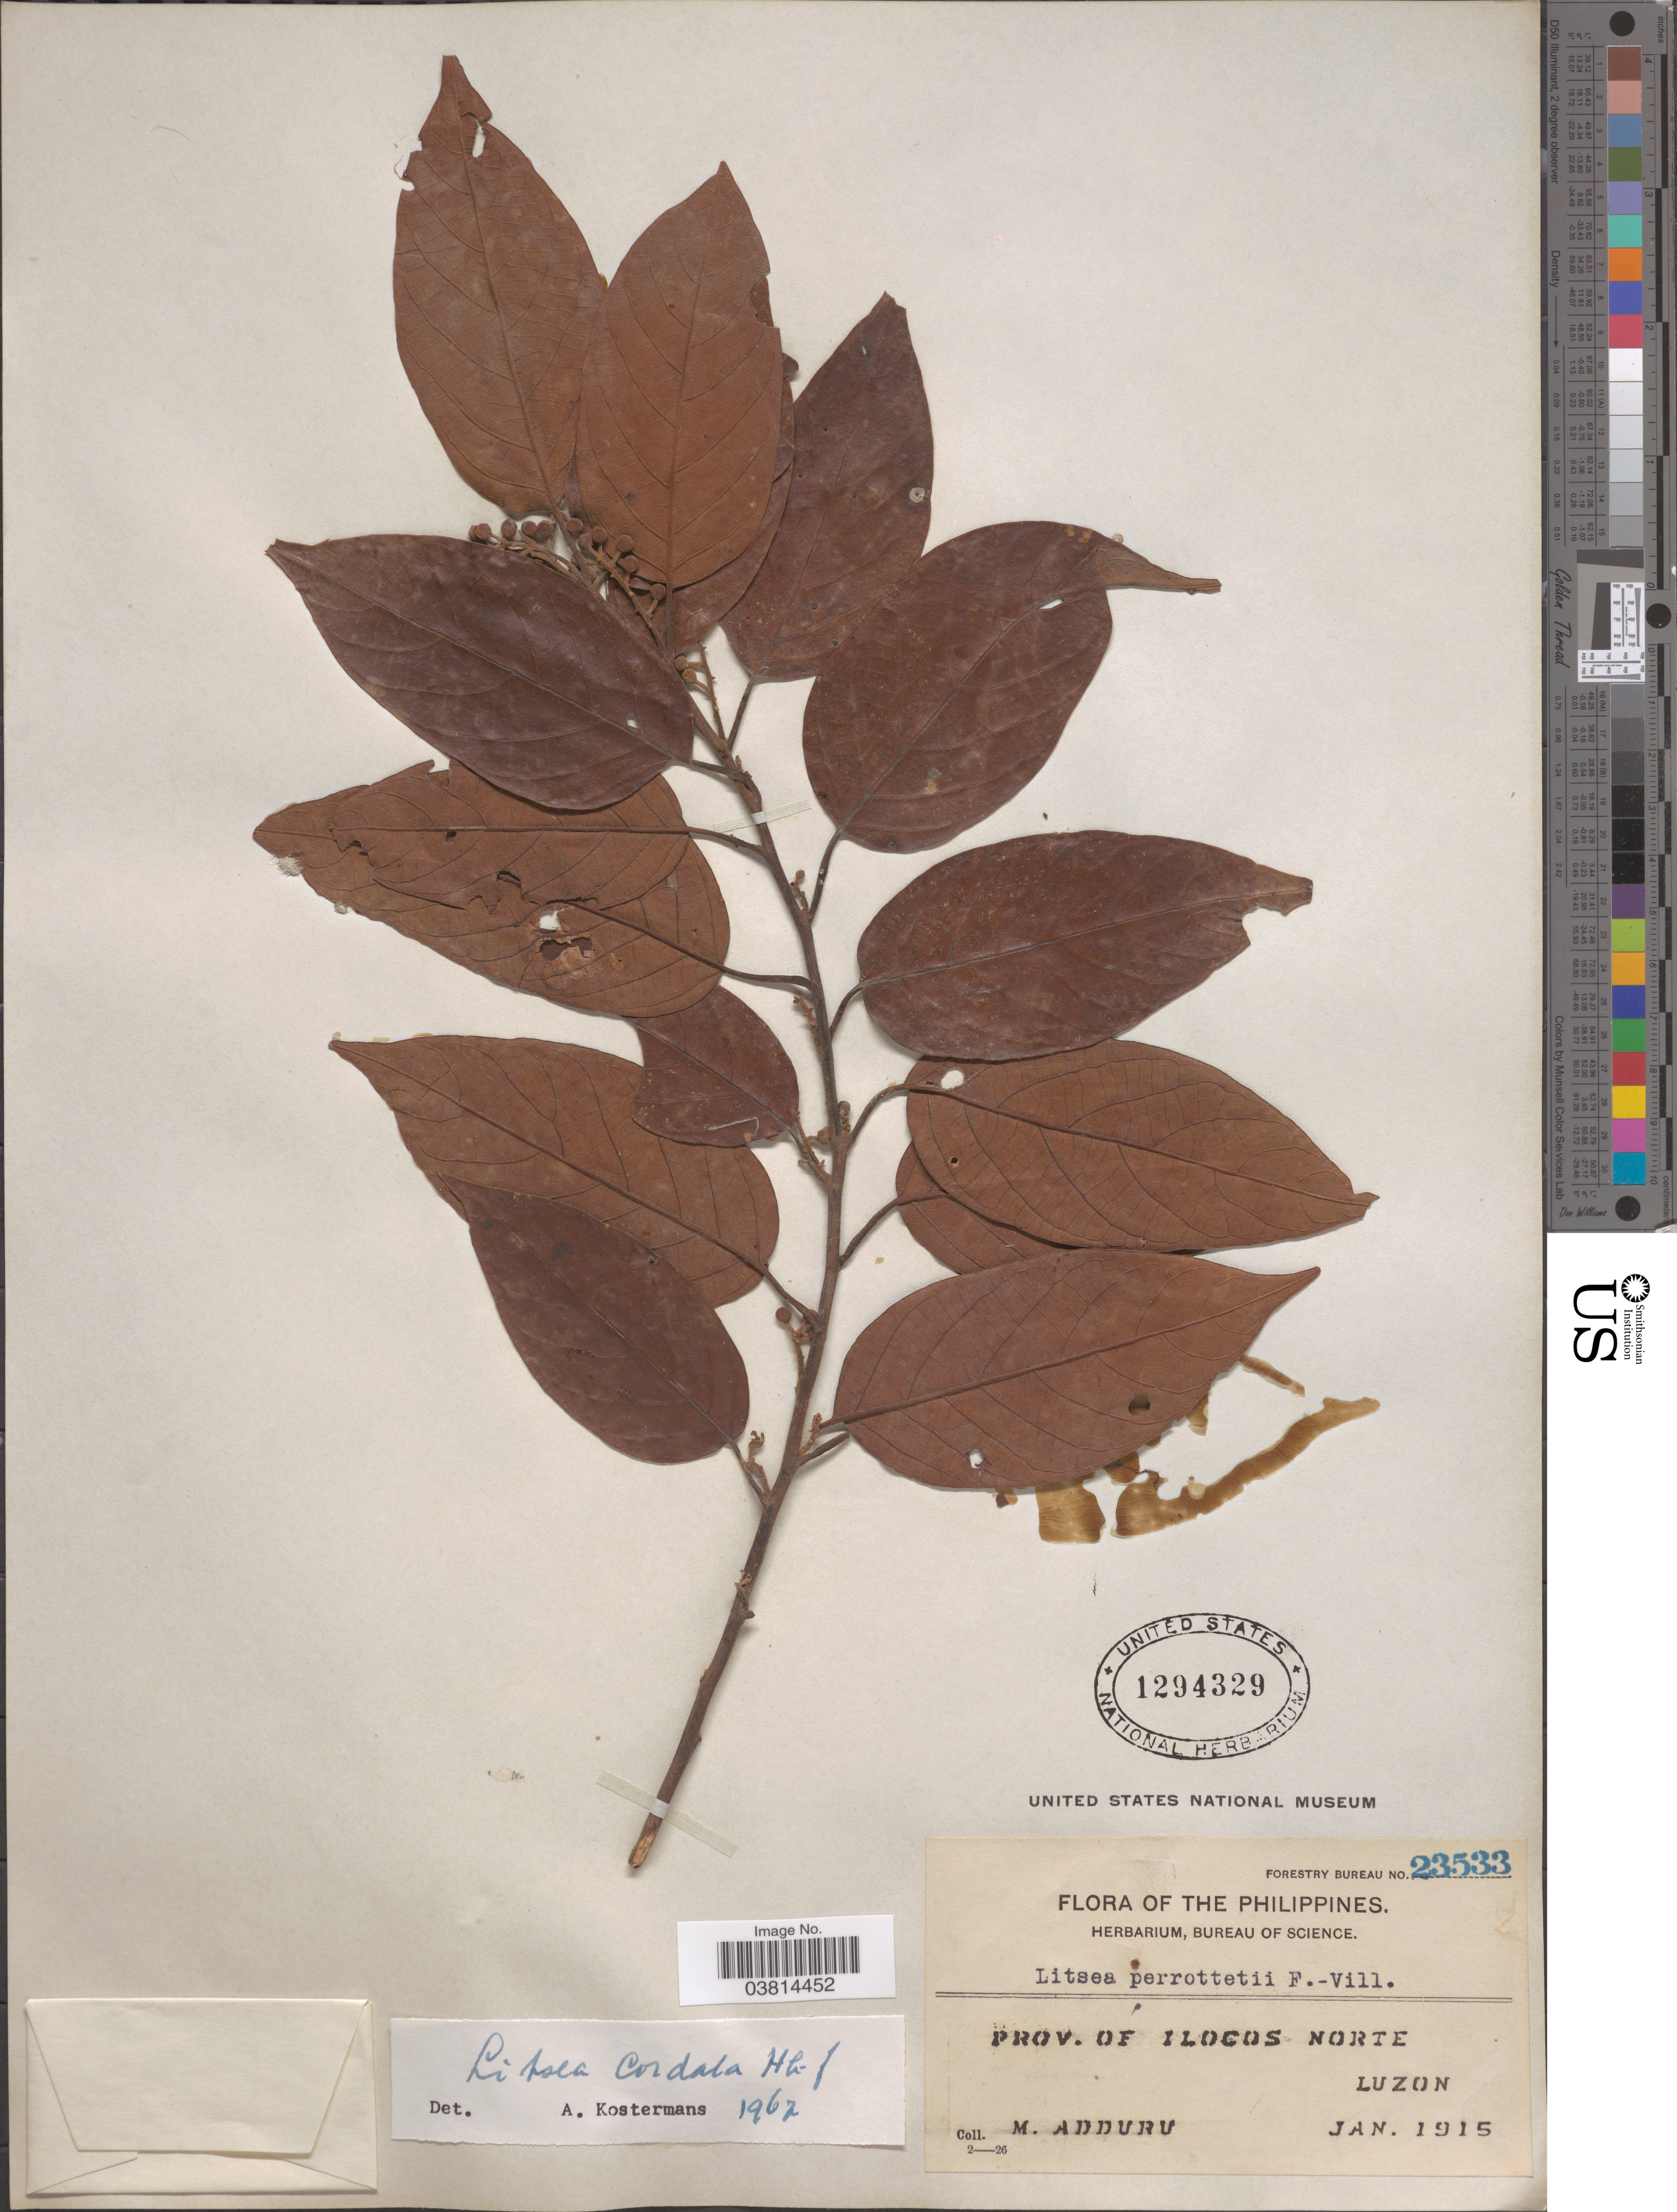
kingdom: Plantae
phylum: Tracheophyta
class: Magnoliopsida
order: Laurales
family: Lauraceae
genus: Litsea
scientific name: Litsea cordata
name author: Hook. f.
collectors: M. Adduru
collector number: Forestry Bureau 23533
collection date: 1915-01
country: Philippines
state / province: Ilocos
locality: Prov. of Ilocos norte. Luzon.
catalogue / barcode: US 1294329